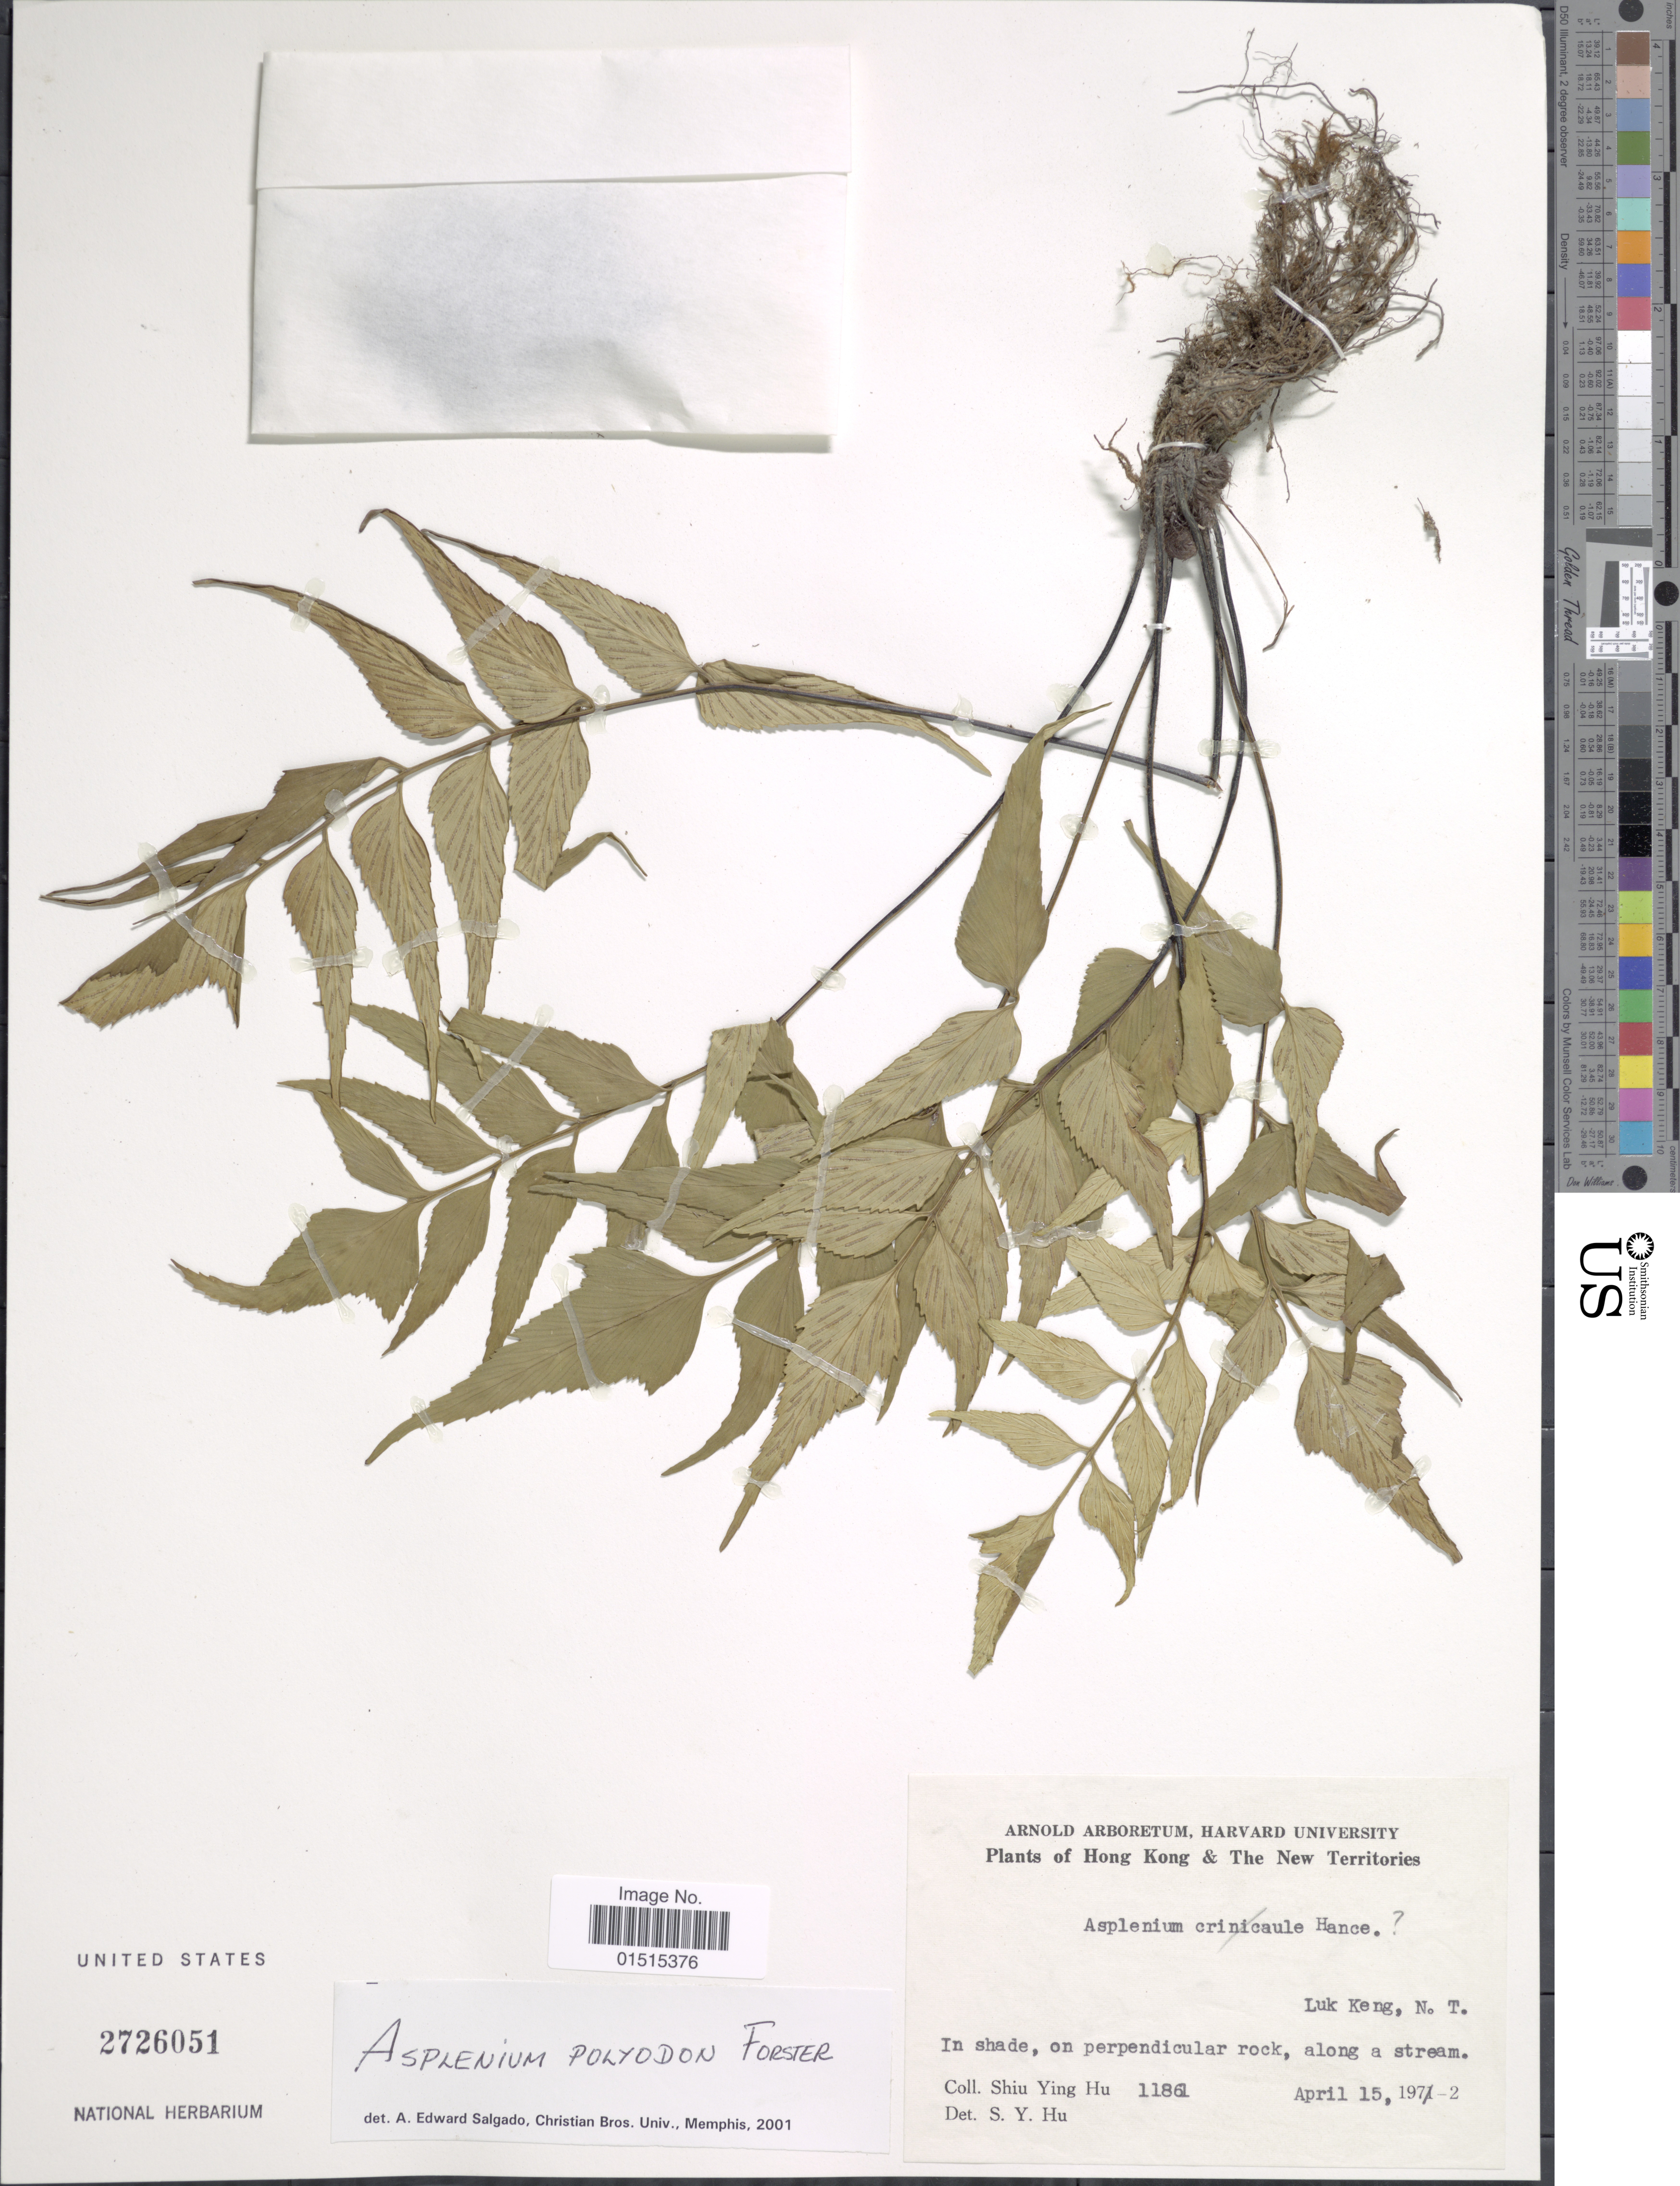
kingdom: Plantae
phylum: Tracheophyta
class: Polypodiopsida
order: Polypodiales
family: Aspleniaceae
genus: Asplenium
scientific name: Asplenium polyodon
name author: G. Forst.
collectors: S. Y. Hu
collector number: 1186*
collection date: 1972-04-15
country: China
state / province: Hong Kong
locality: Luk Keng, N.T. , In shade, on perpendicular rock, along a stream. The New Territories.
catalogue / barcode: US 2726051